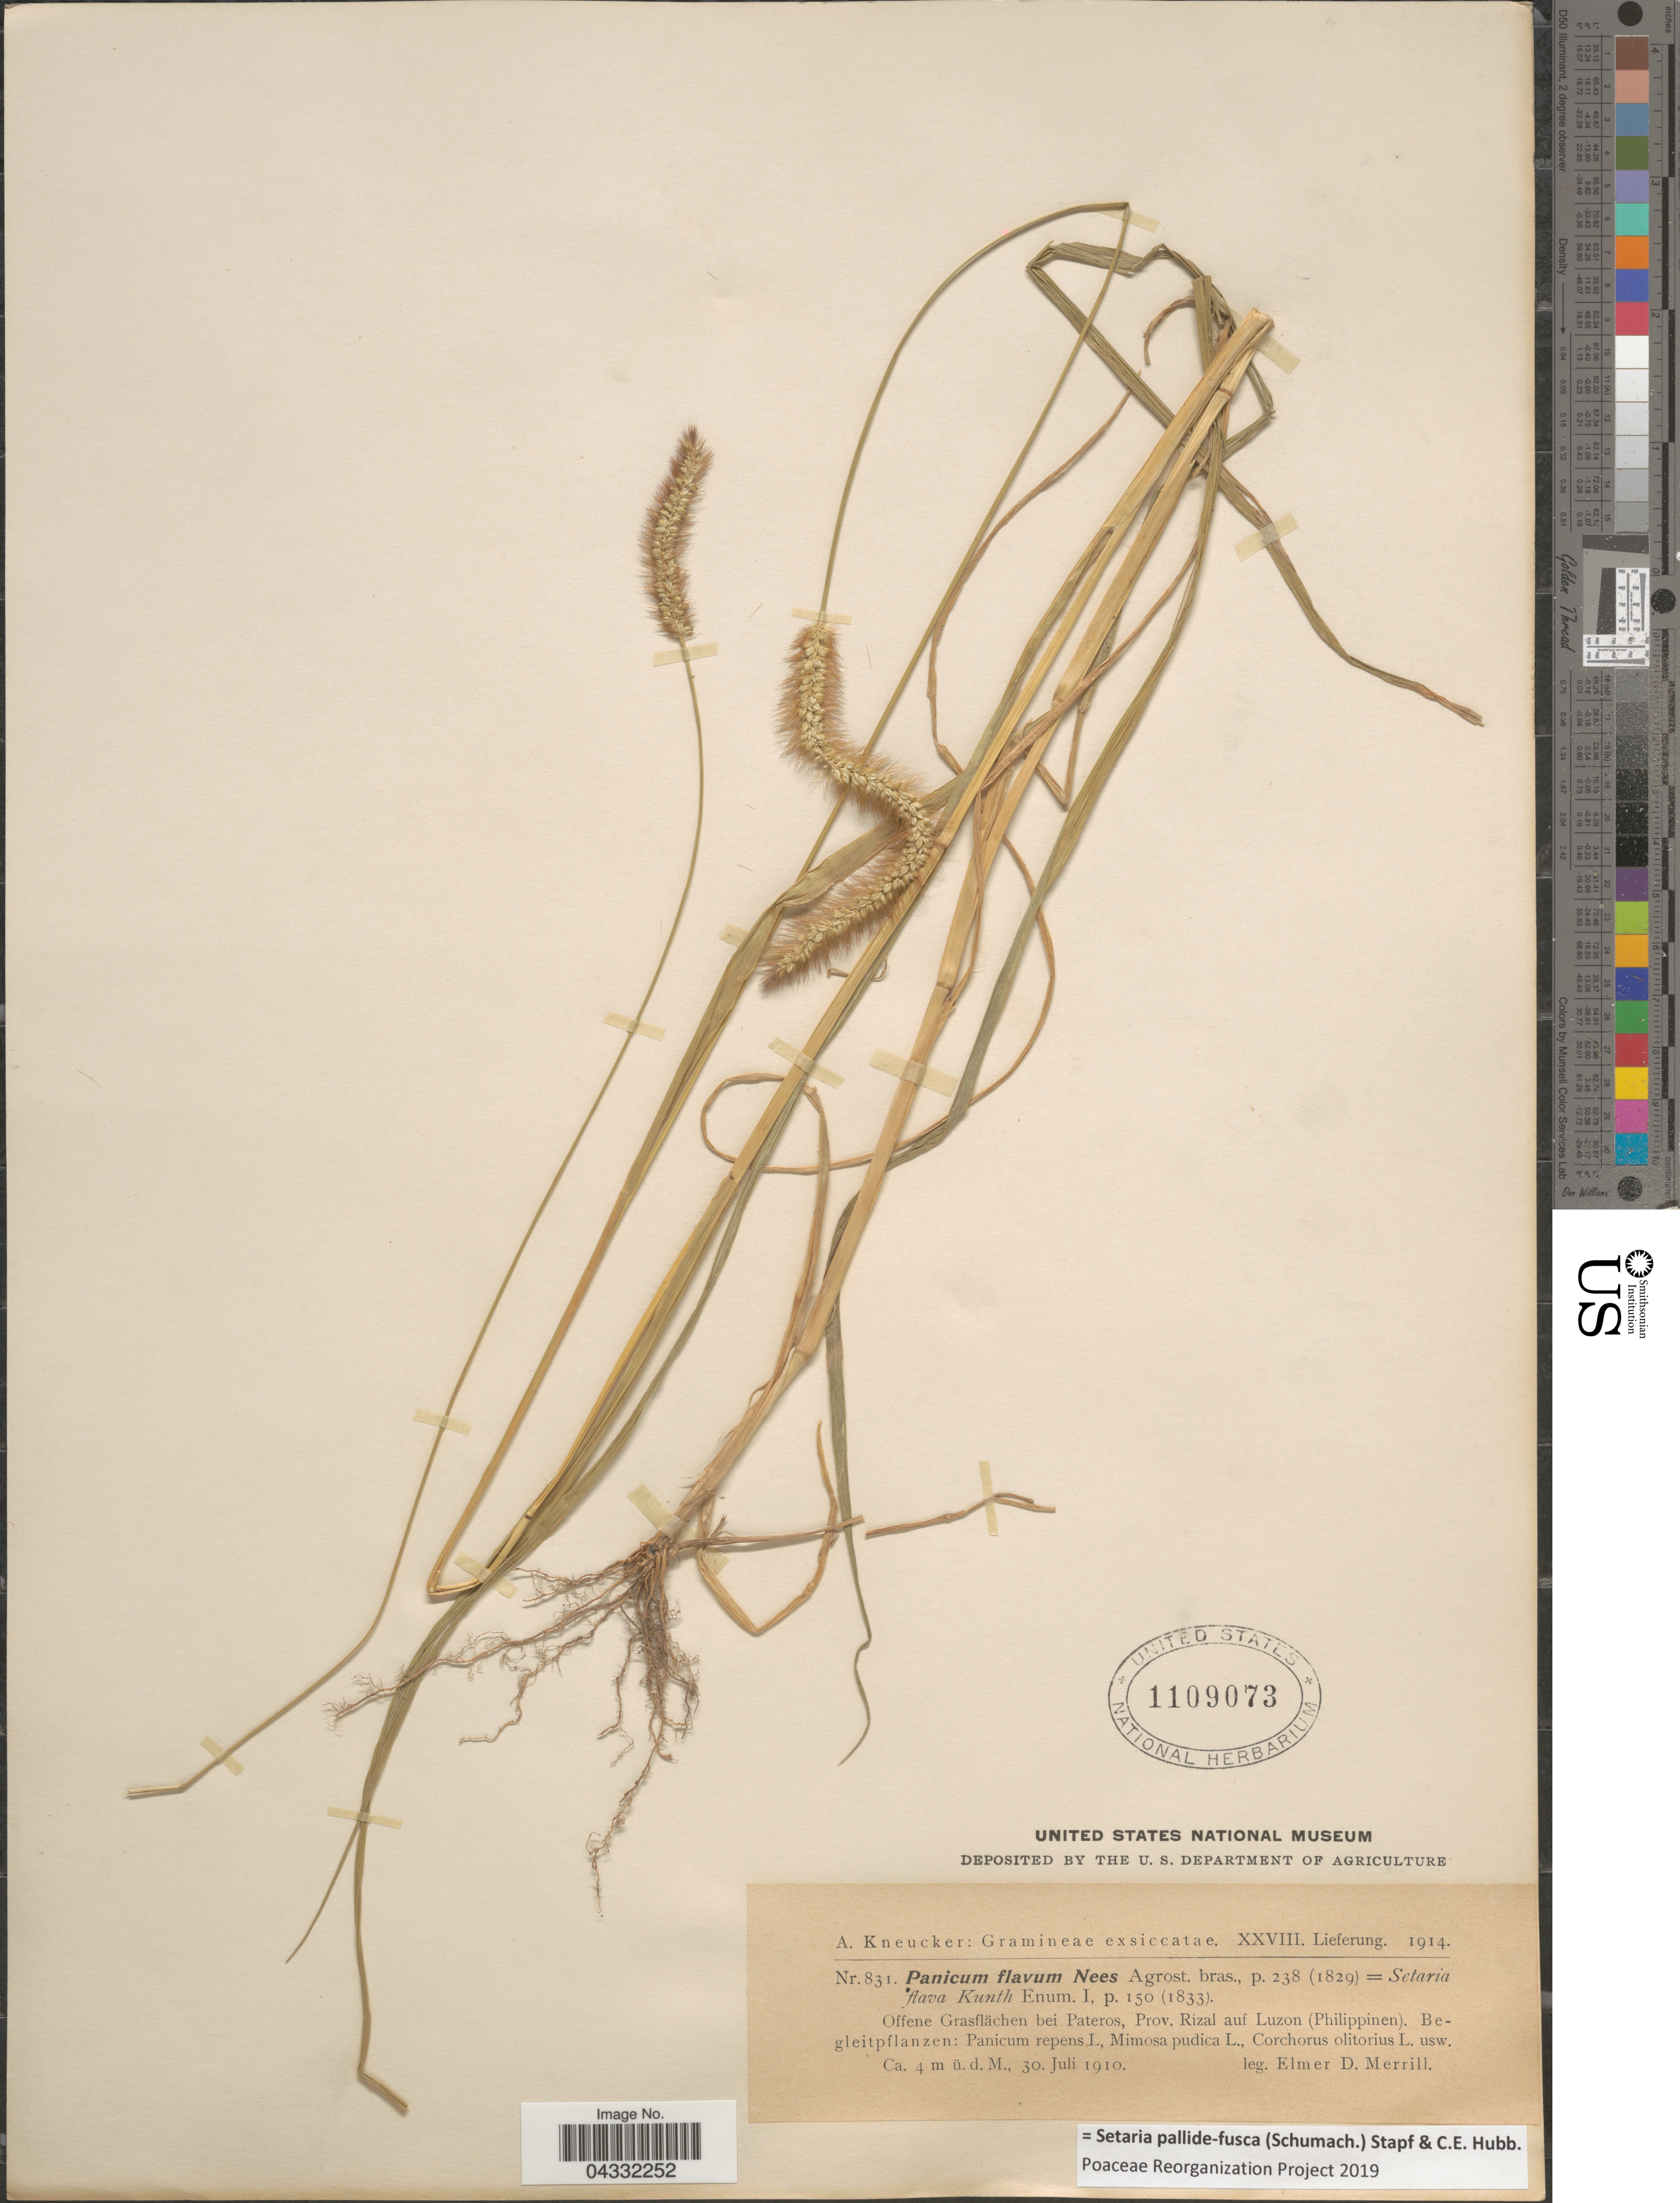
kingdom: Plantae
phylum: Tracheophyta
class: Liliopsida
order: Poales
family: Poaceae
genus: Setaria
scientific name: Setaria pallide-fusca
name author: (Schumach.) Stapf & C.E. Hubb.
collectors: E. D. Merrill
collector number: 831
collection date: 1910-07-30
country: Philippines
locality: Offene Grasflächen bei Pateros, Prov. Rizal auf Luzon (Philippinen).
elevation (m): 4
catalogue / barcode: US 1109073